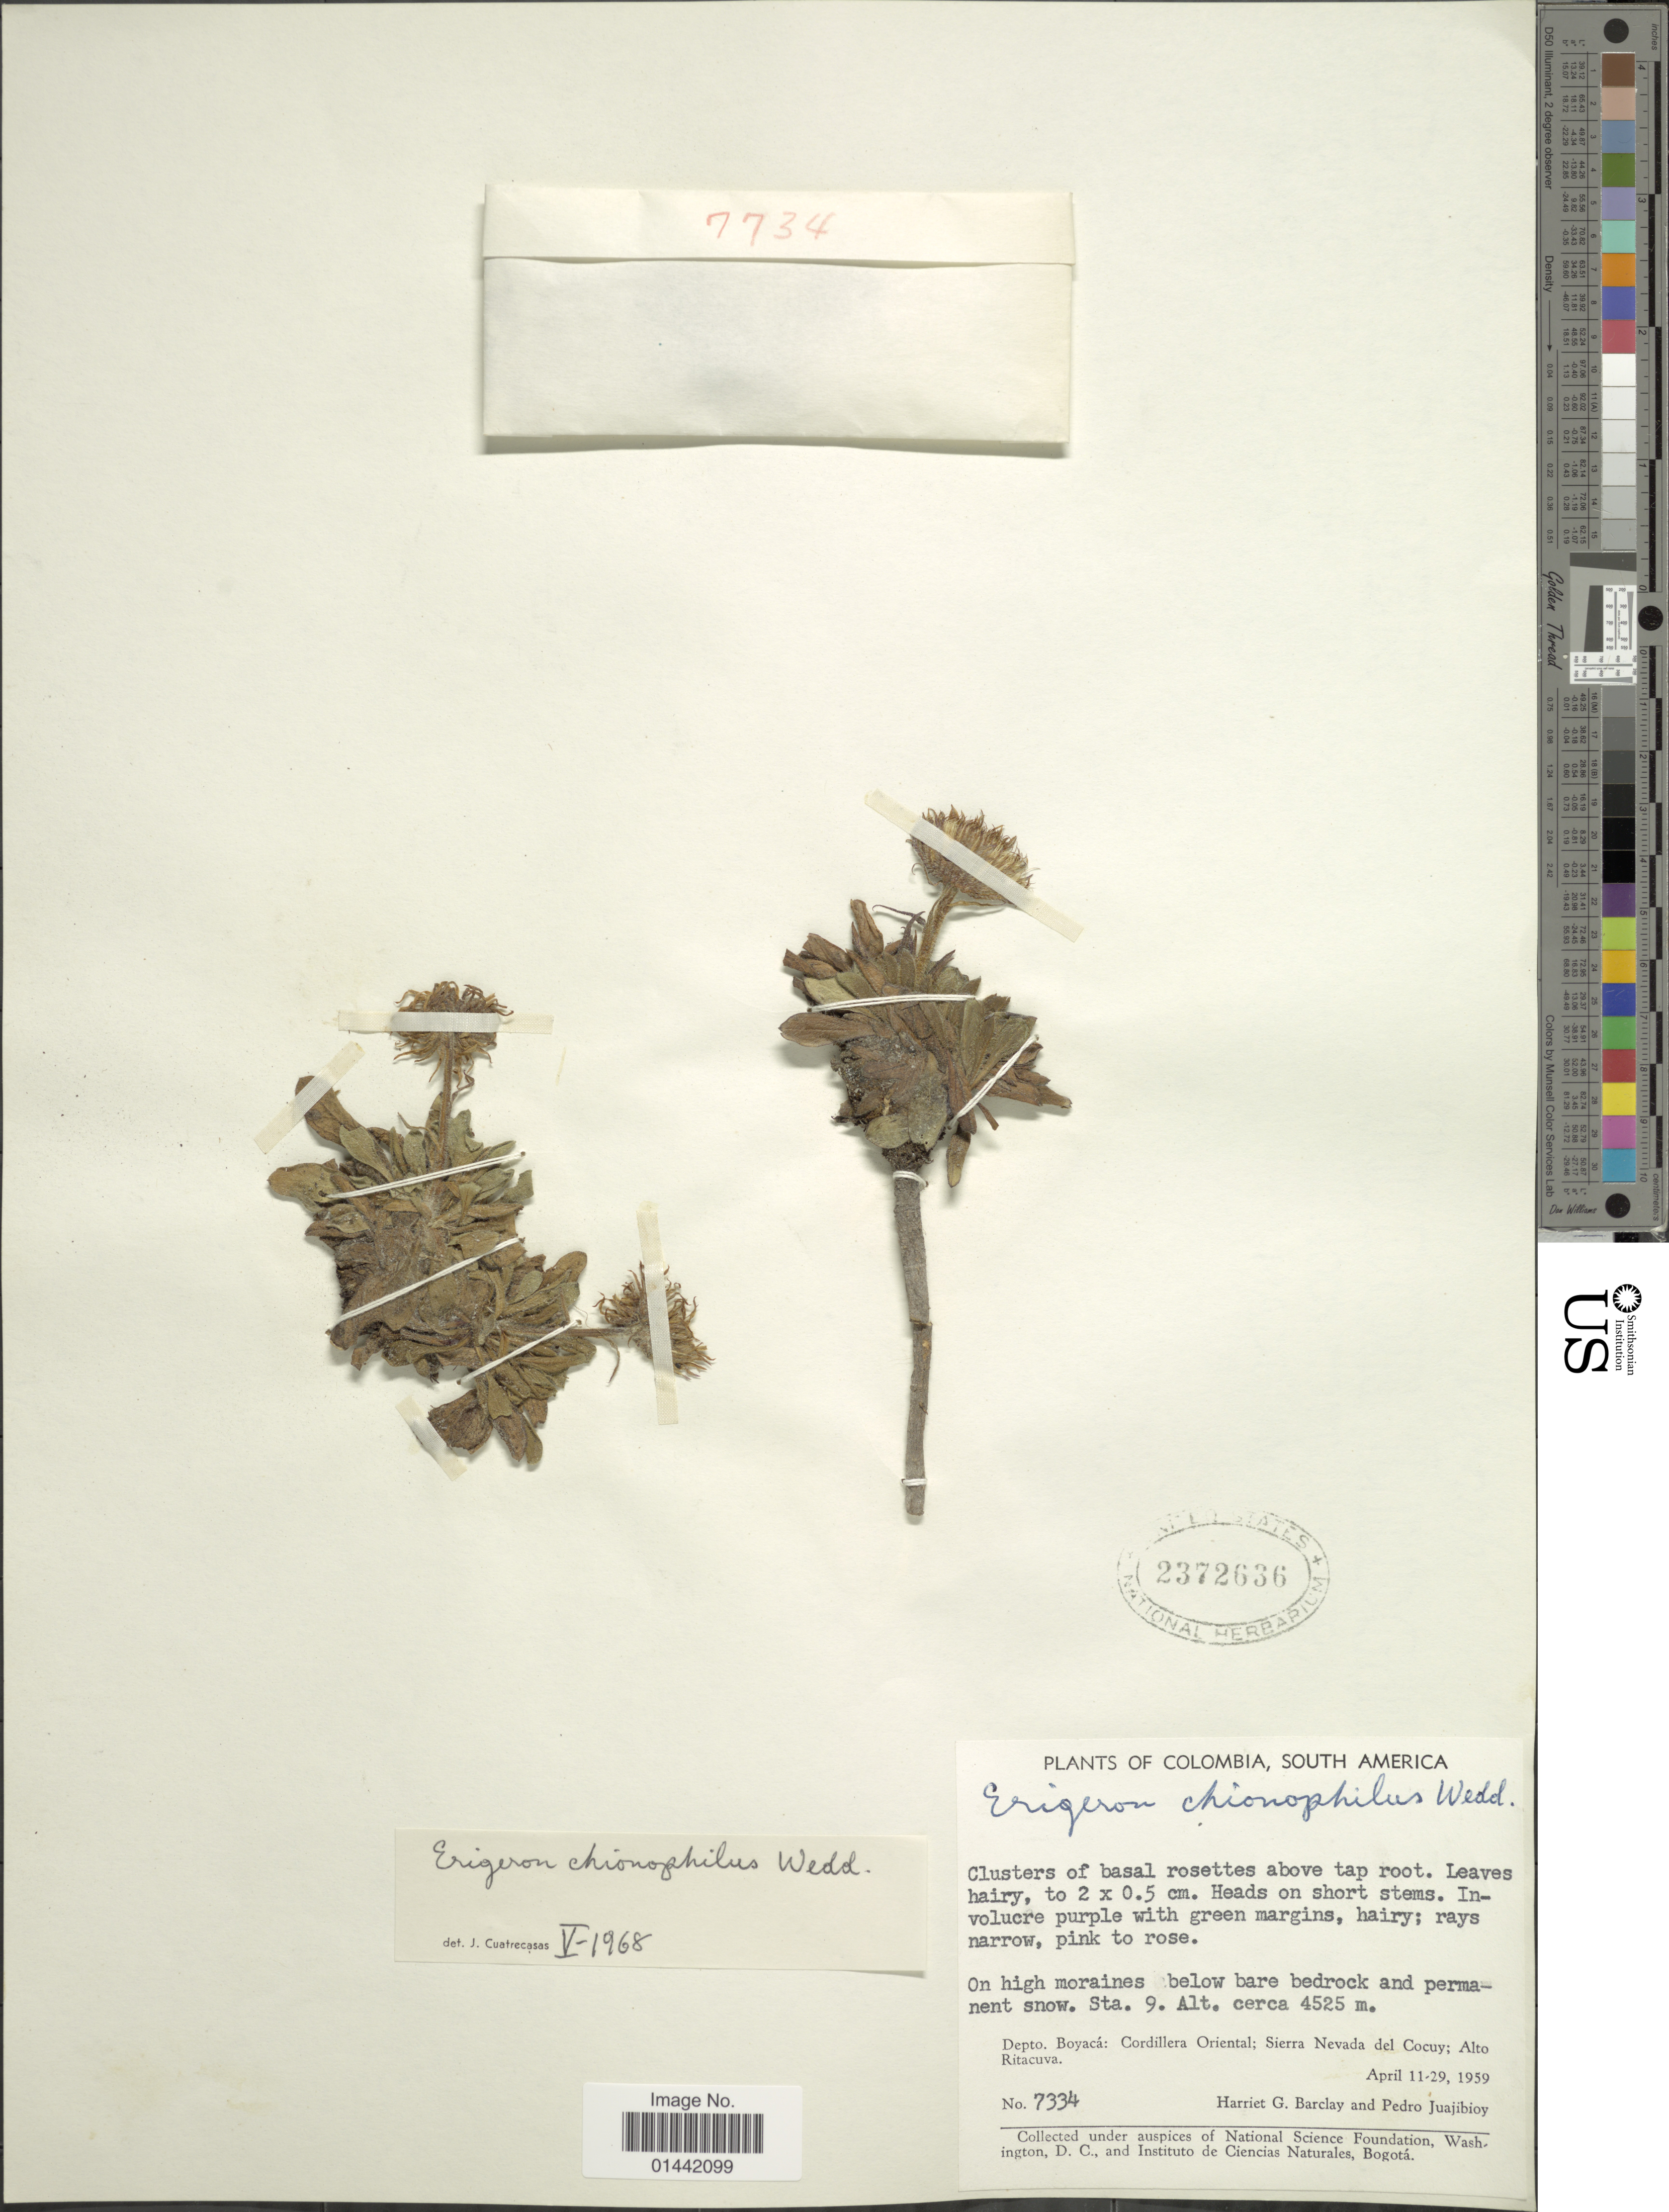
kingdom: Plantae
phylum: Tracheophyta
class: Magnoliopsida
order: Asterales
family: Asteraceae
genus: Erigeron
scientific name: Erigeron chionophilus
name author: Wedd.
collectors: H. G. Barclay & P. Juajibioy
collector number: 7334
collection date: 1959-04-11/1959-04-29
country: Colombia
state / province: Boyacá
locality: On high moraines, below bare bedrock and permanent snow. Sta. 9, Cordillera Oriental; Sierra Nevada del Cocuy; Alto Ritacuva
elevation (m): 4525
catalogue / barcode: US 2372636